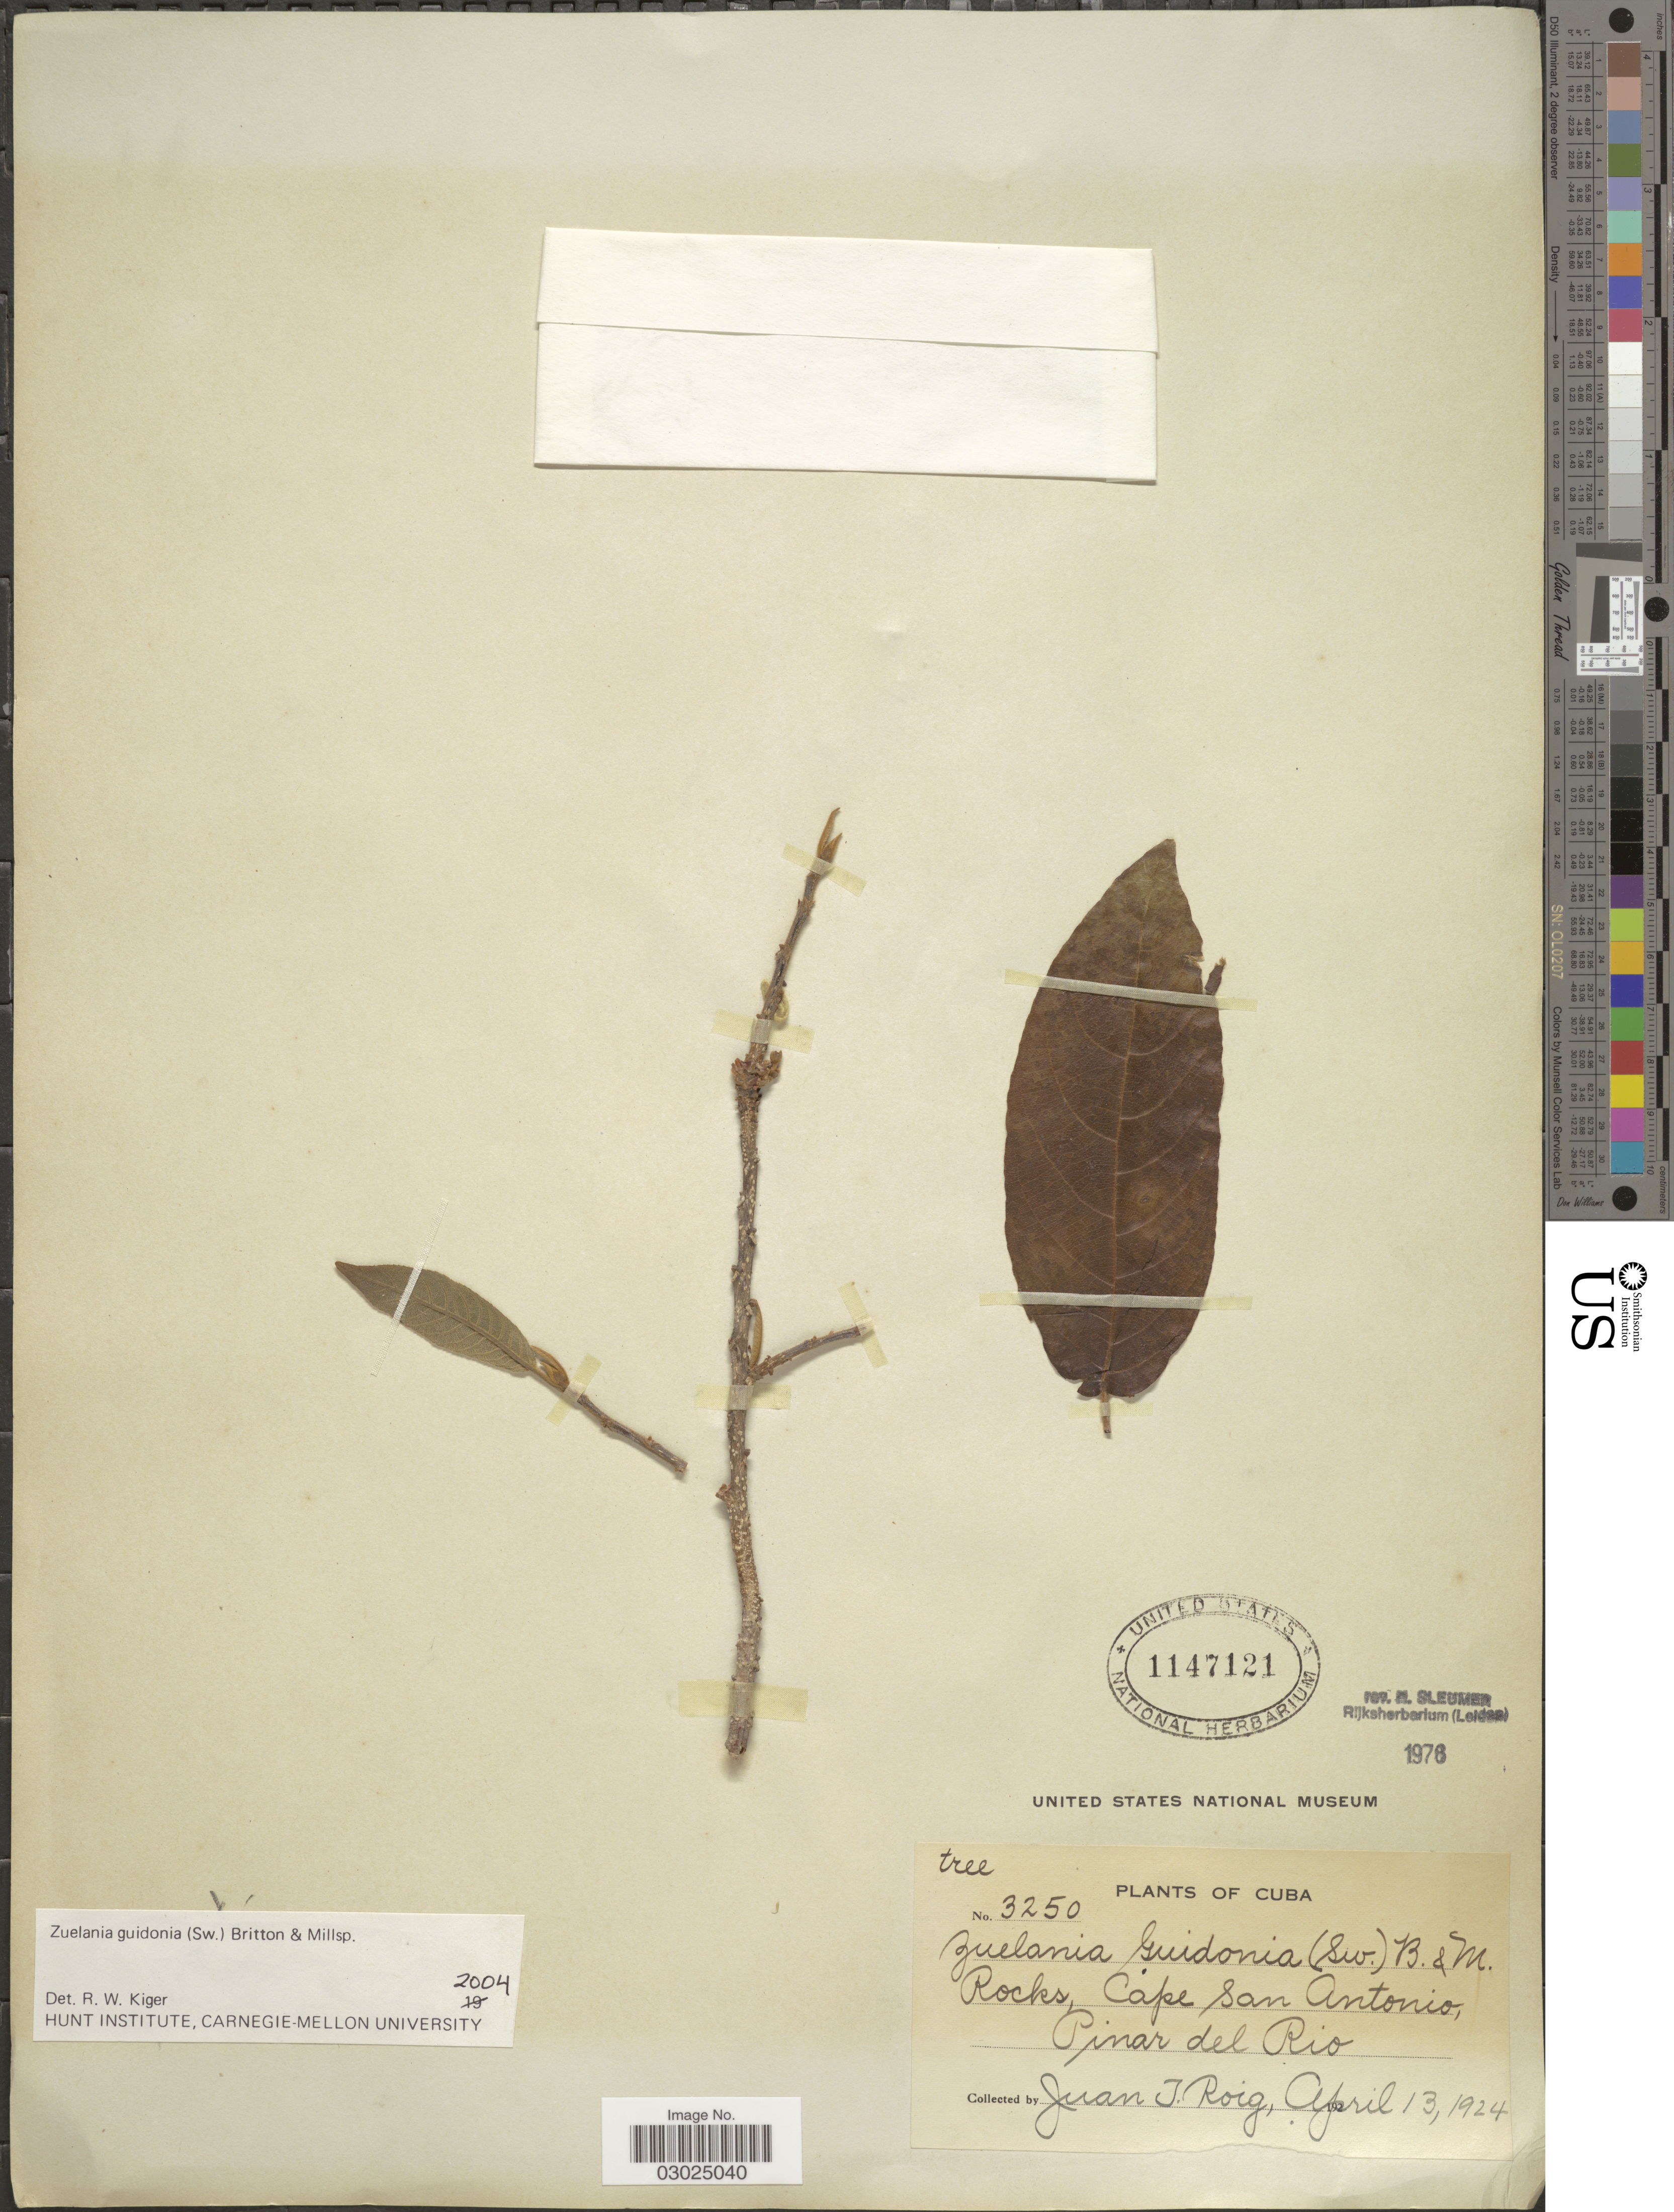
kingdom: Plantae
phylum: Tracheophyta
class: Magnoliopsida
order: Malpighiales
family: Salicaceae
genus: Casearia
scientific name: Casearia laetioides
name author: (A. Rich.) Warb.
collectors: J. Roig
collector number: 3250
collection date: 1924-04-13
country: Cuba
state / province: Pinar del Río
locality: Rocks, Cape San Antonio, Pinar del Rio.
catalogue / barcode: US 1147121